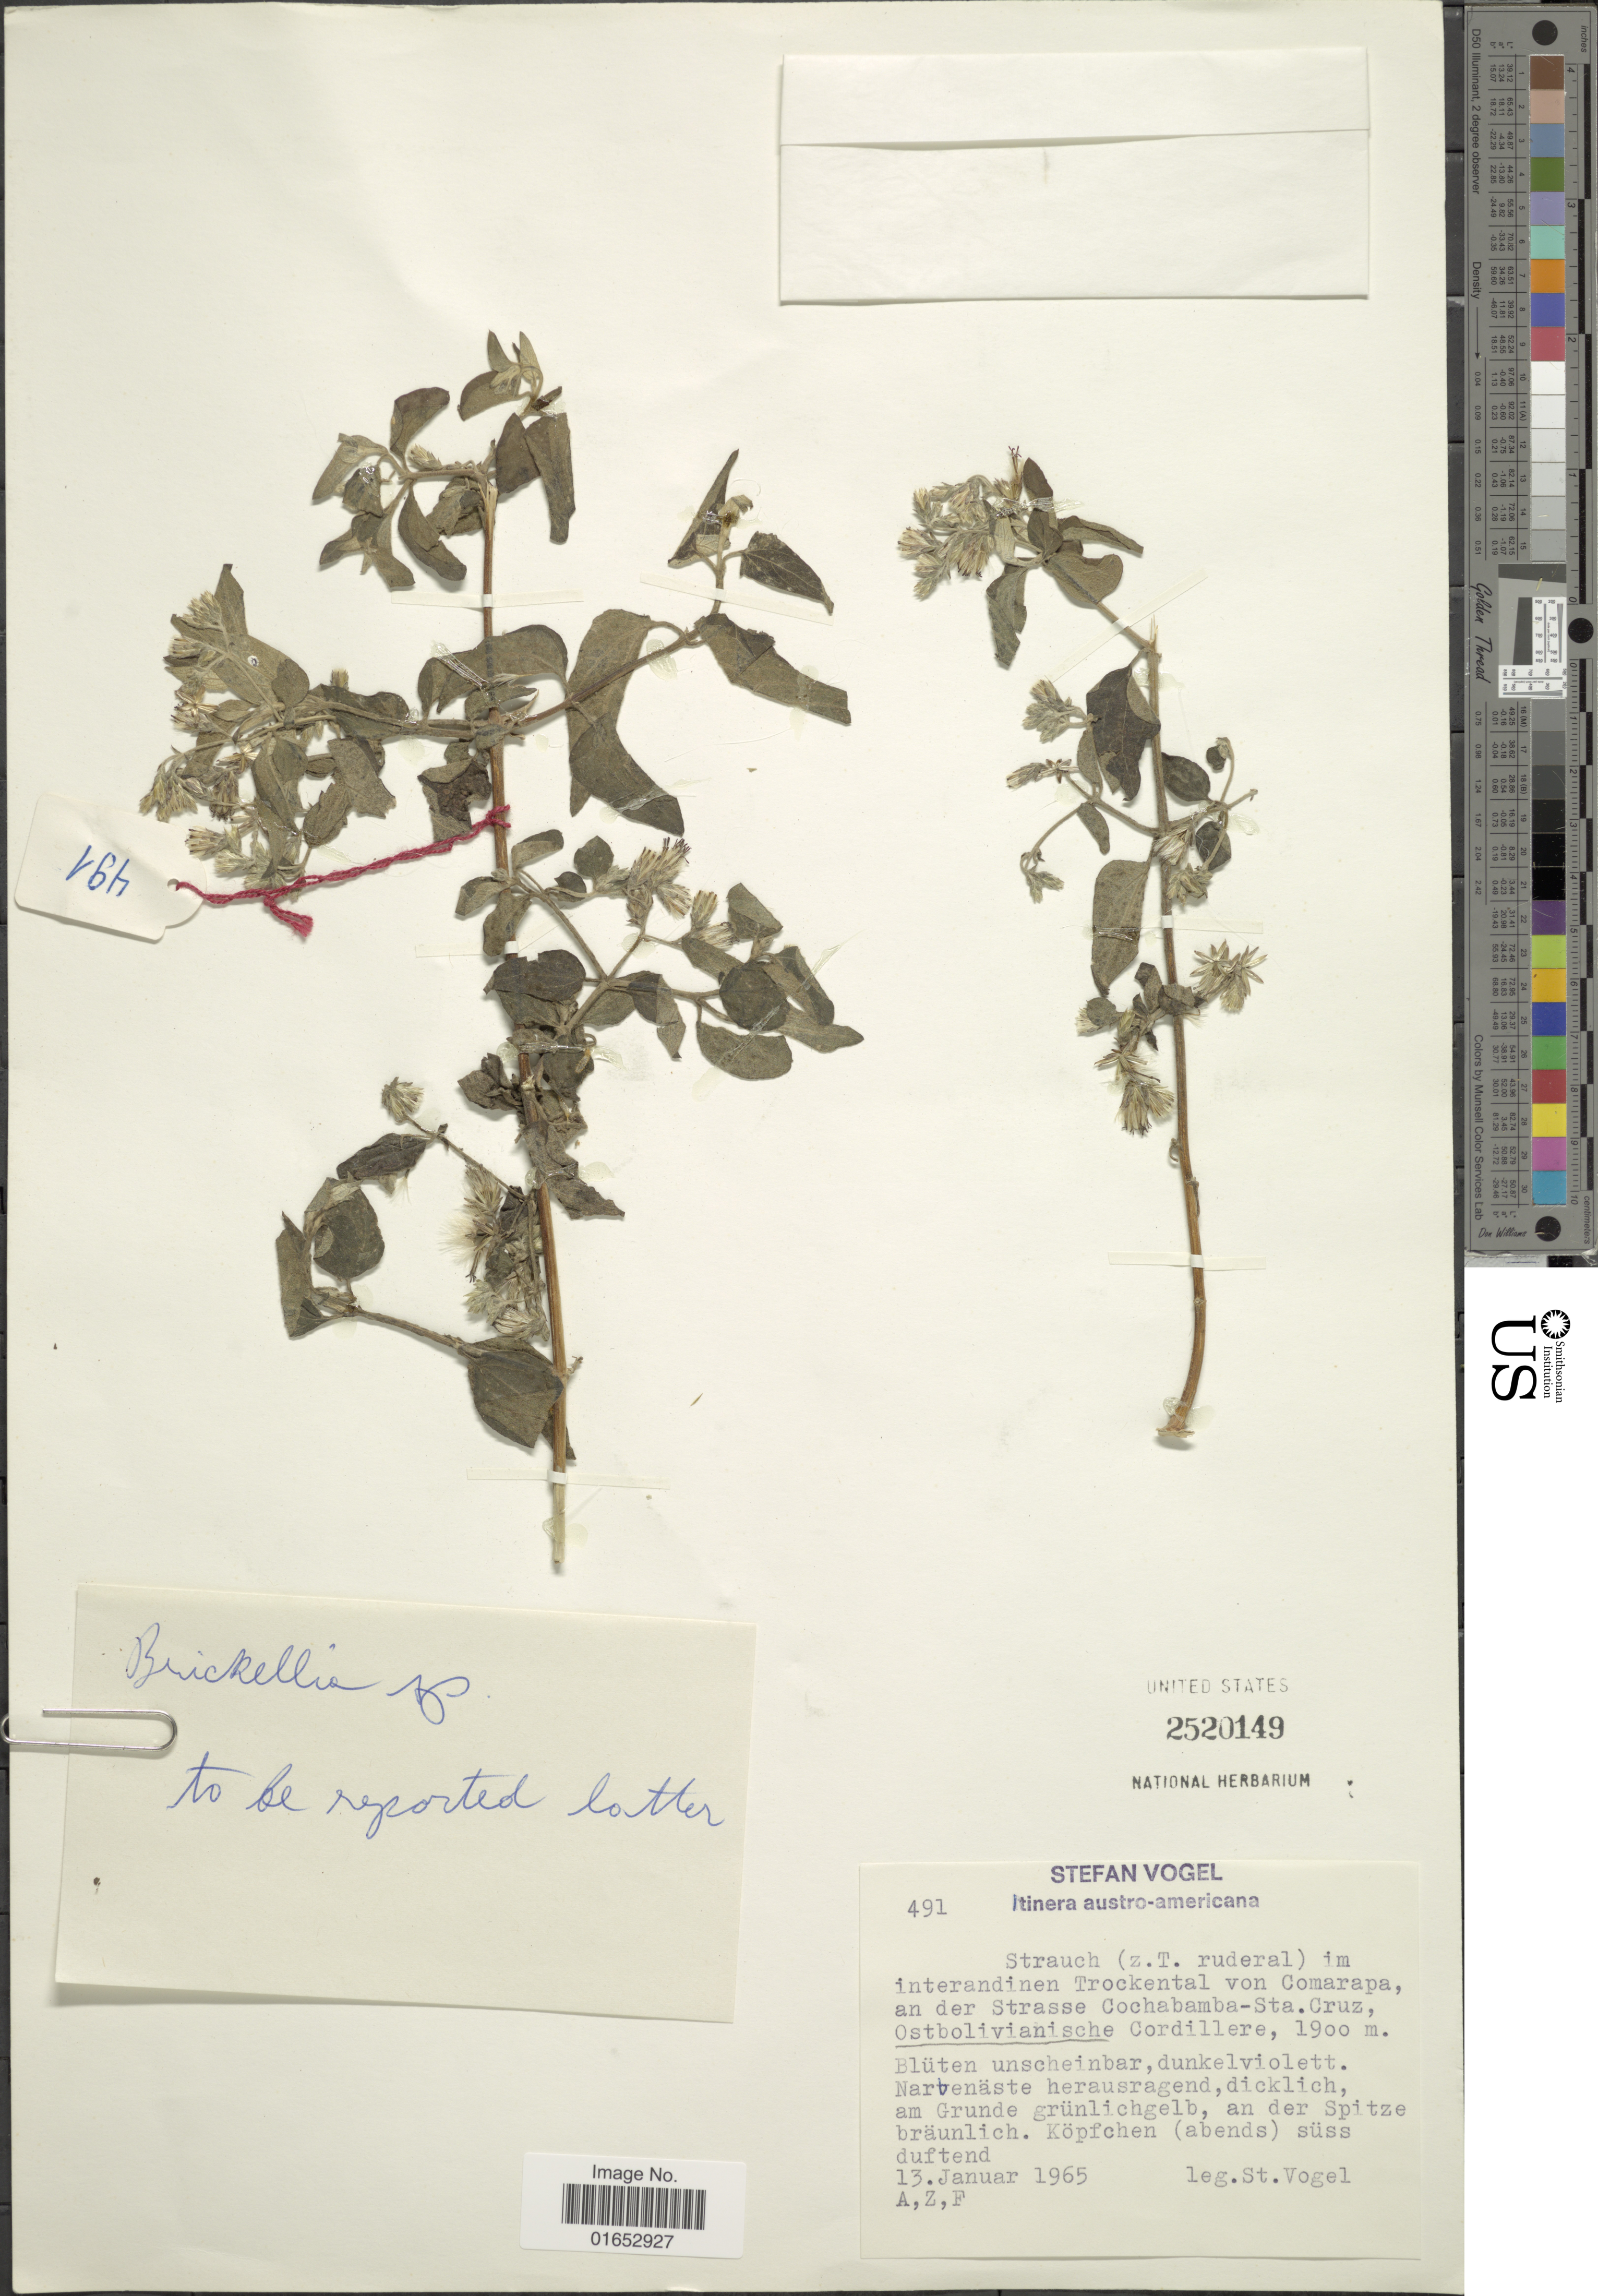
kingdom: Plantae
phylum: Tracheophyta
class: Magnoliopsida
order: Asterales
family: Asteraceae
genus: Austrobrickellia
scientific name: Austrobrickellia patens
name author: (D. Don ex Hook. & Arn.) R.M. King & H. Rob.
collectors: S. Vogel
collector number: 491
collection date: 1965-01-13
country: Bolivia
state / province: Santa Cruz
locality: Strauch (z. T. ruderal) im interandinen Trockental von Comarapa, an der Strasse Cochabamba-Sta. Cruz, Ostbolivianische Cordillere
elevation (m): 1900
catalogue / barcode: US 2520149